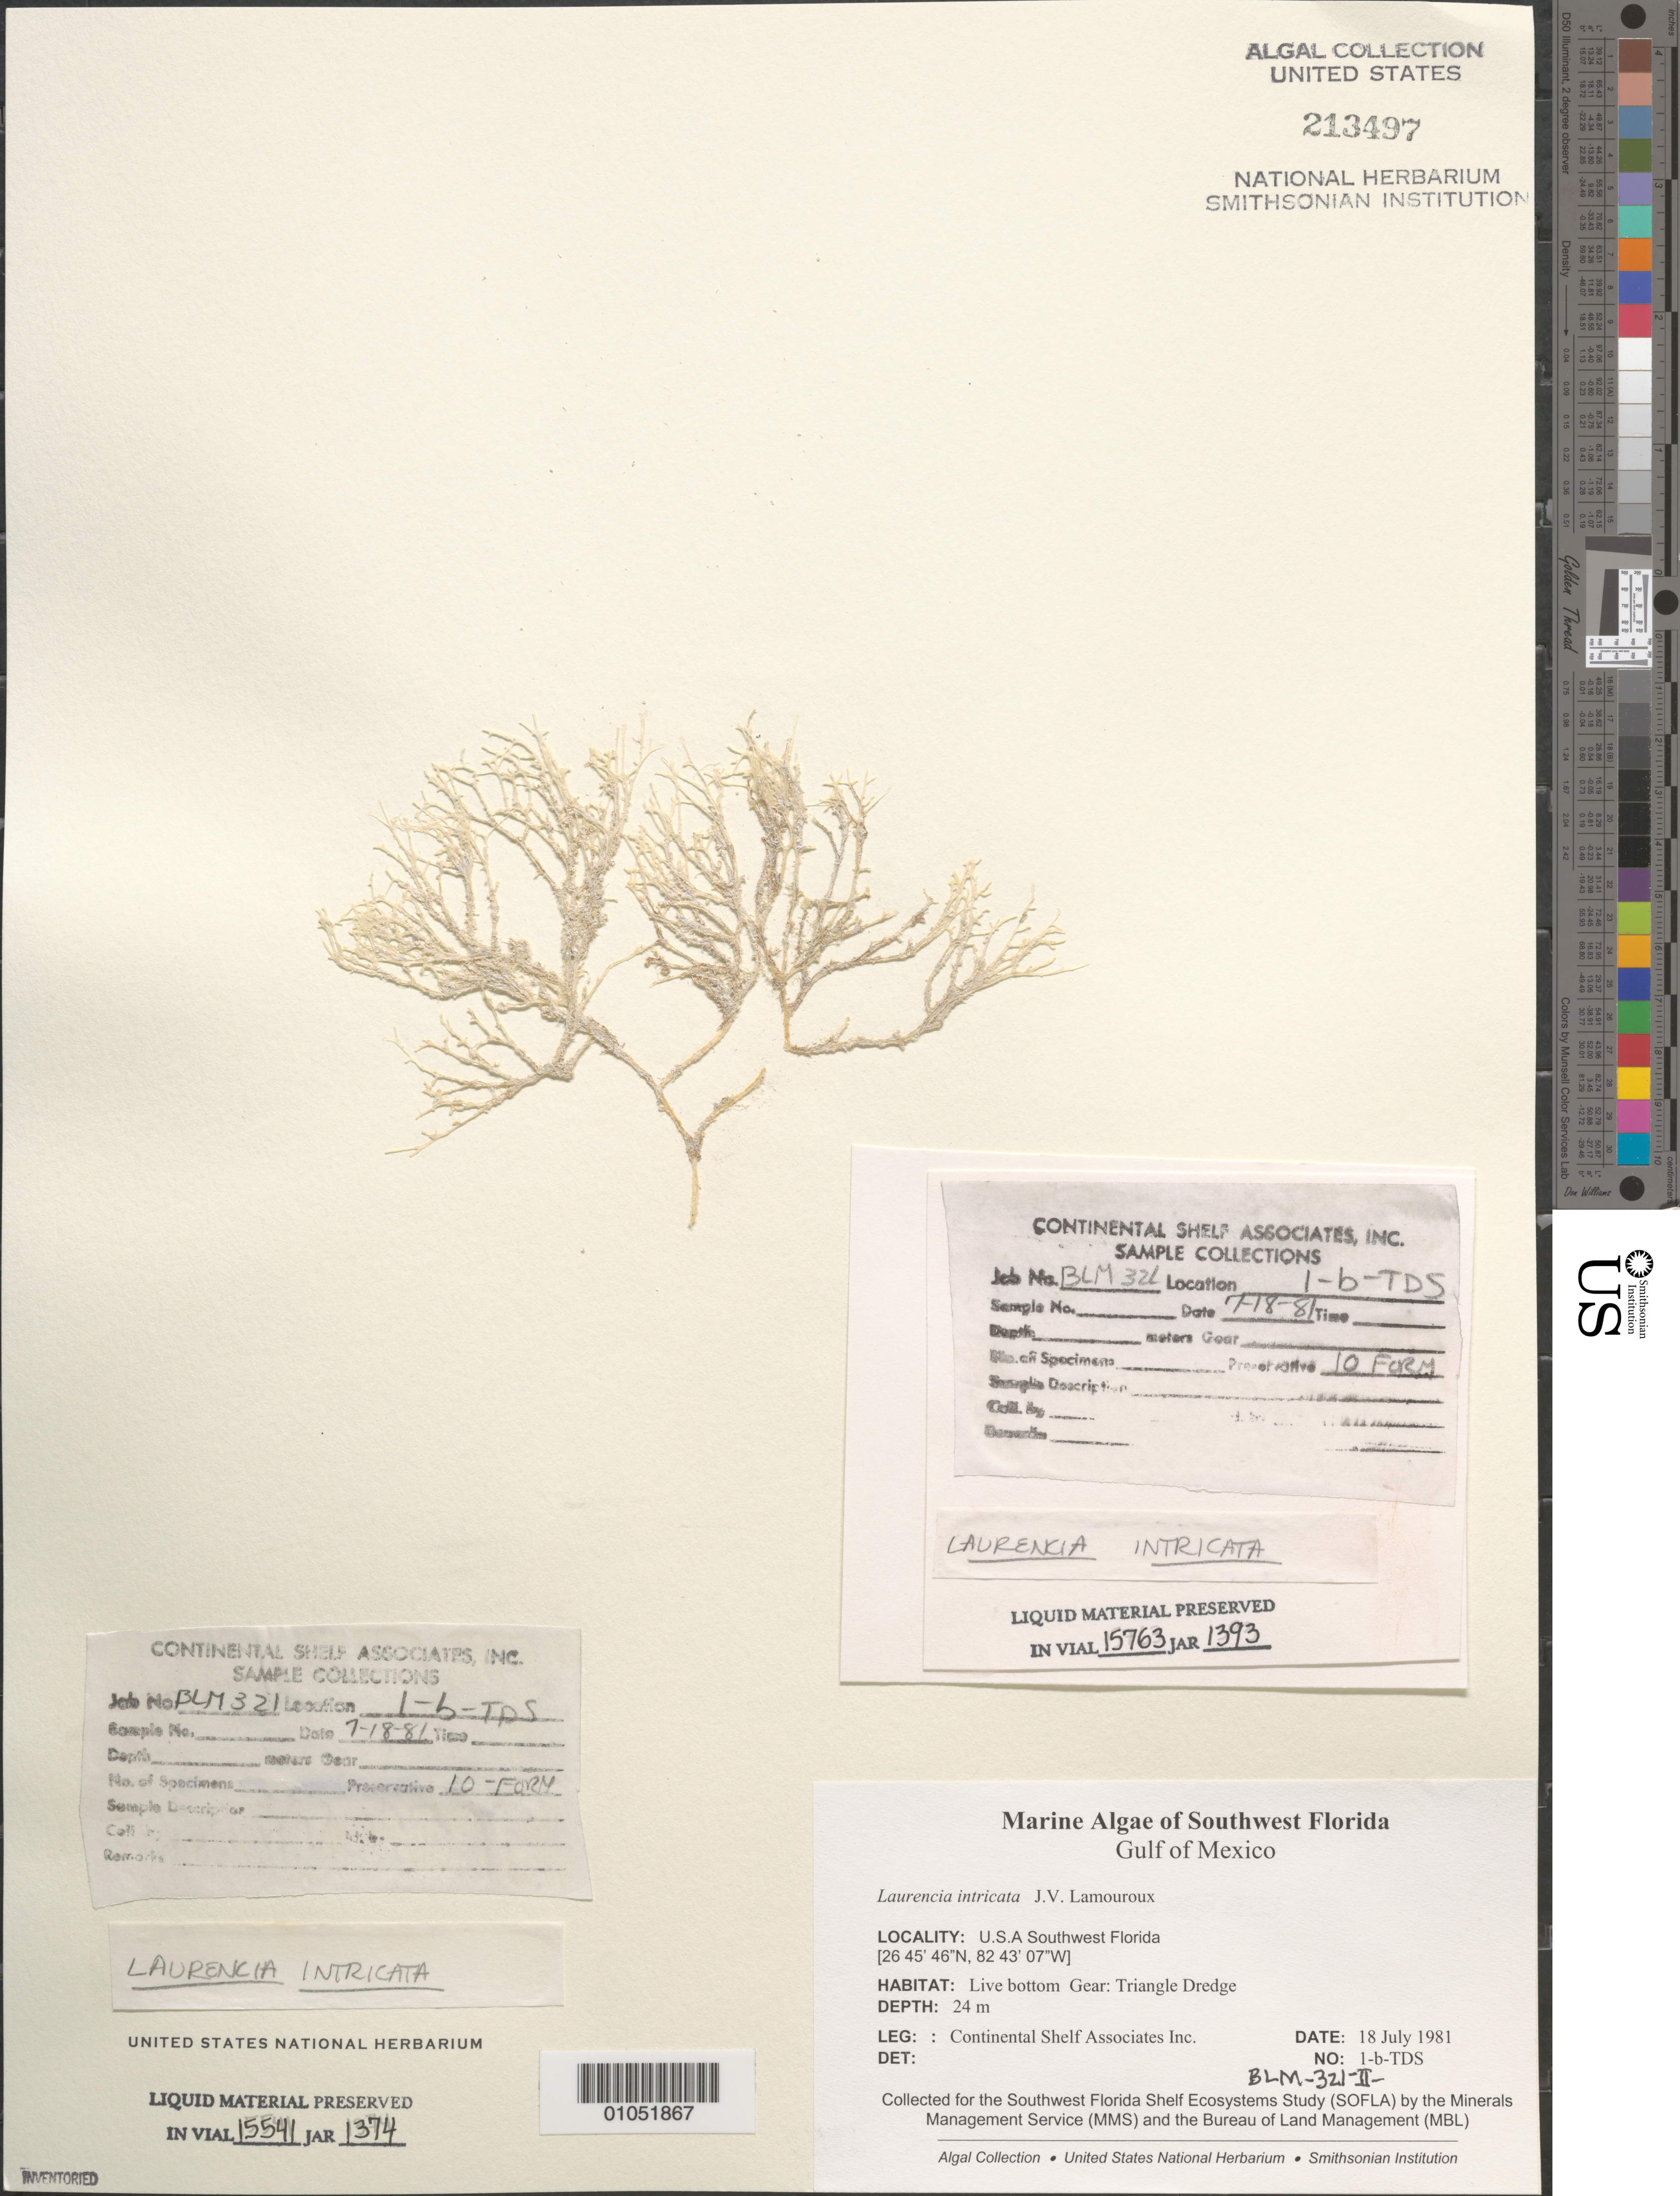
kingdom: Plantae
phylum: Rhodophyta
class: Florideophyceae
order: Ceramiales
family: Rhodomelaceae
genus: Laurencia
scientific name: Laurencia intricata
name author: J.V.Lamouroux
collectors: Continental Shelf Associates for the MMS/BLM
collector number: BLM-321-II-1-B-TDS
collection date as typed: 18 Jul 1981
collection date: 1981-07-18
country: United States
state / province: Florida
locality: Gulf of Mexico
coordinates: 26 45'46"N, 82 43'07"W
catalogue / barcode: US 213497